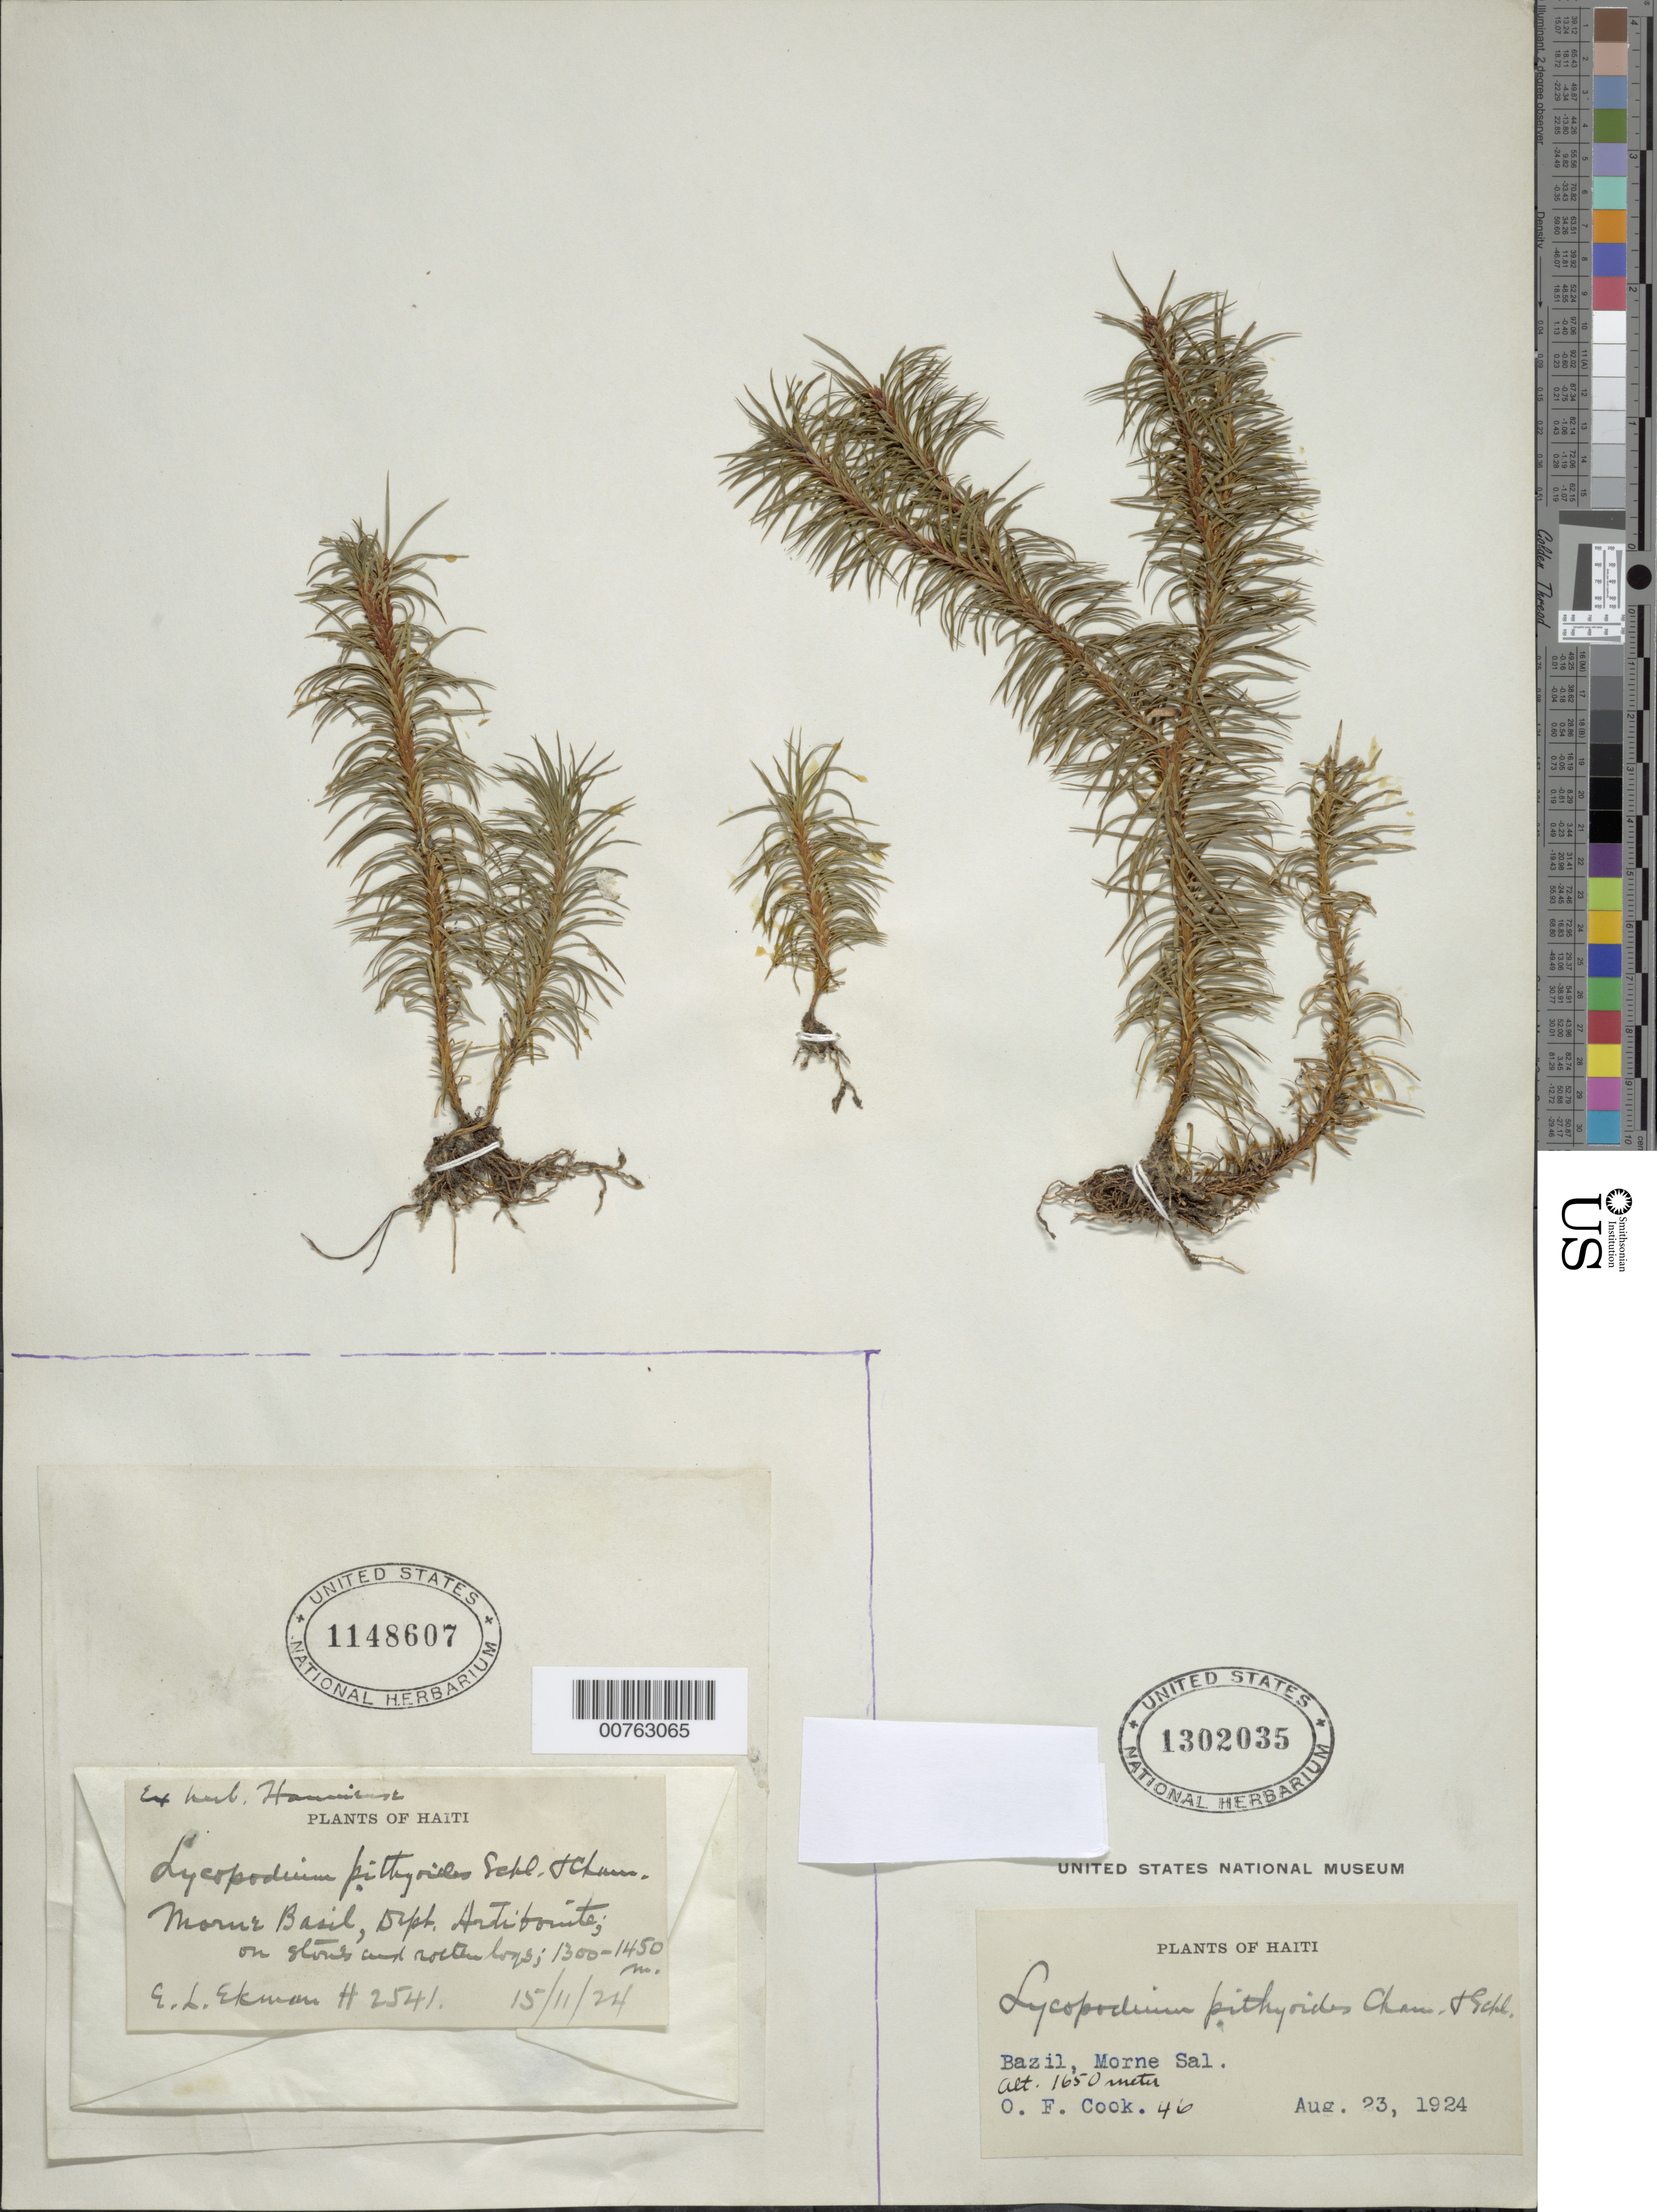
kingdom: Plantae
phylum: Tracheophyta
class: Lycopodiopsida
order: Lycopodiales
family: Lycopodiaceae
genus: Phlegmariurus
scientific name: Phlegmariurus pithyoides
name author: (Schltdl. & Cham.) B. Øllg.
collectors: E. L. Ekman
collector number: H 2541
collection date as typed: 15 Nov 1924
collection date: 1924-11-15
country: Haiti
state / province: Artibonite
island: Hispaniola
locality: Morne Basil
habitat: On stones and logs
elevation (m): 1300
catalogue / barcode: US 1148607